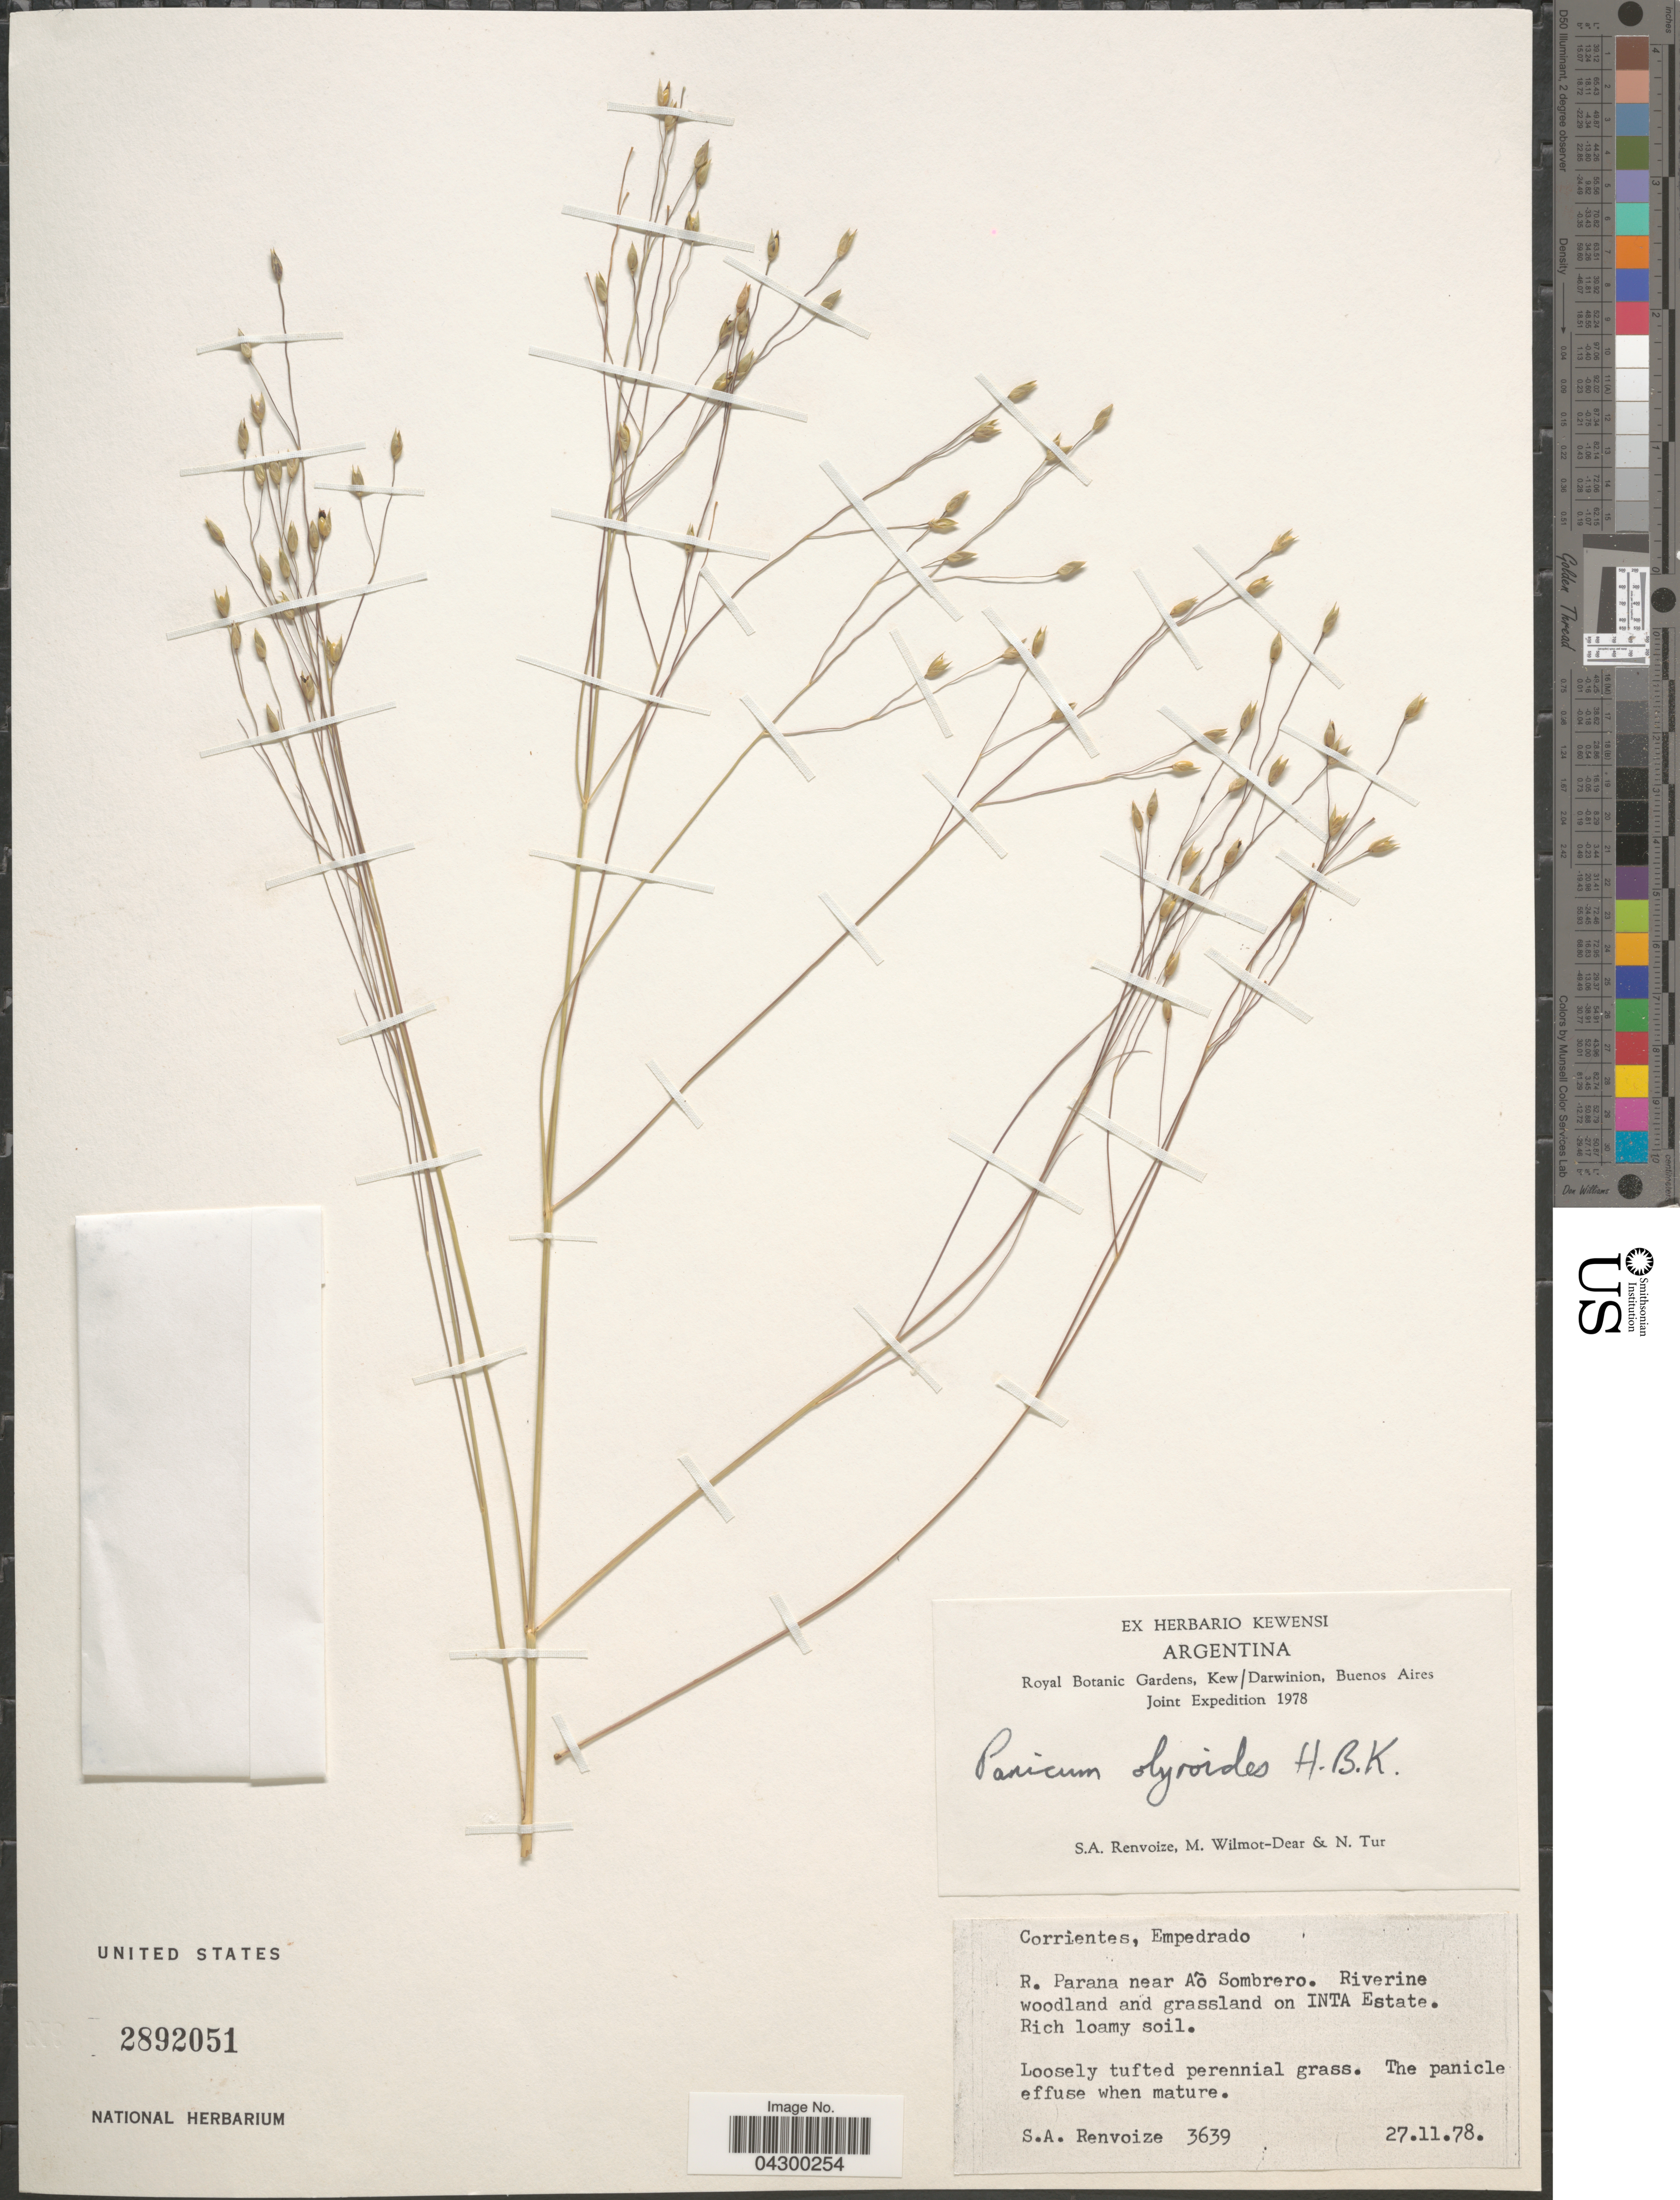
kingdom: Plantae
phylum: Tracheophyta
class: Liliopsida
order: Poales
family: Poaceae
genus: Panicum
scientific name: Panicum olyroides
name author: Kunth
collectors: S. A. Renvoize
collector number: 3639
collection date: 1978-11-27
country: Argentina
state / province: Corrientes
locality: Royal Botanic Gardens, Kew/Darwinion, Buenos Aires. Joint Expedition 1978. Empedrado. R. Parana near Aô Sombrero. Riverine woodland and grassland on INTA Estate.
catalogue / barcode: US 2892051